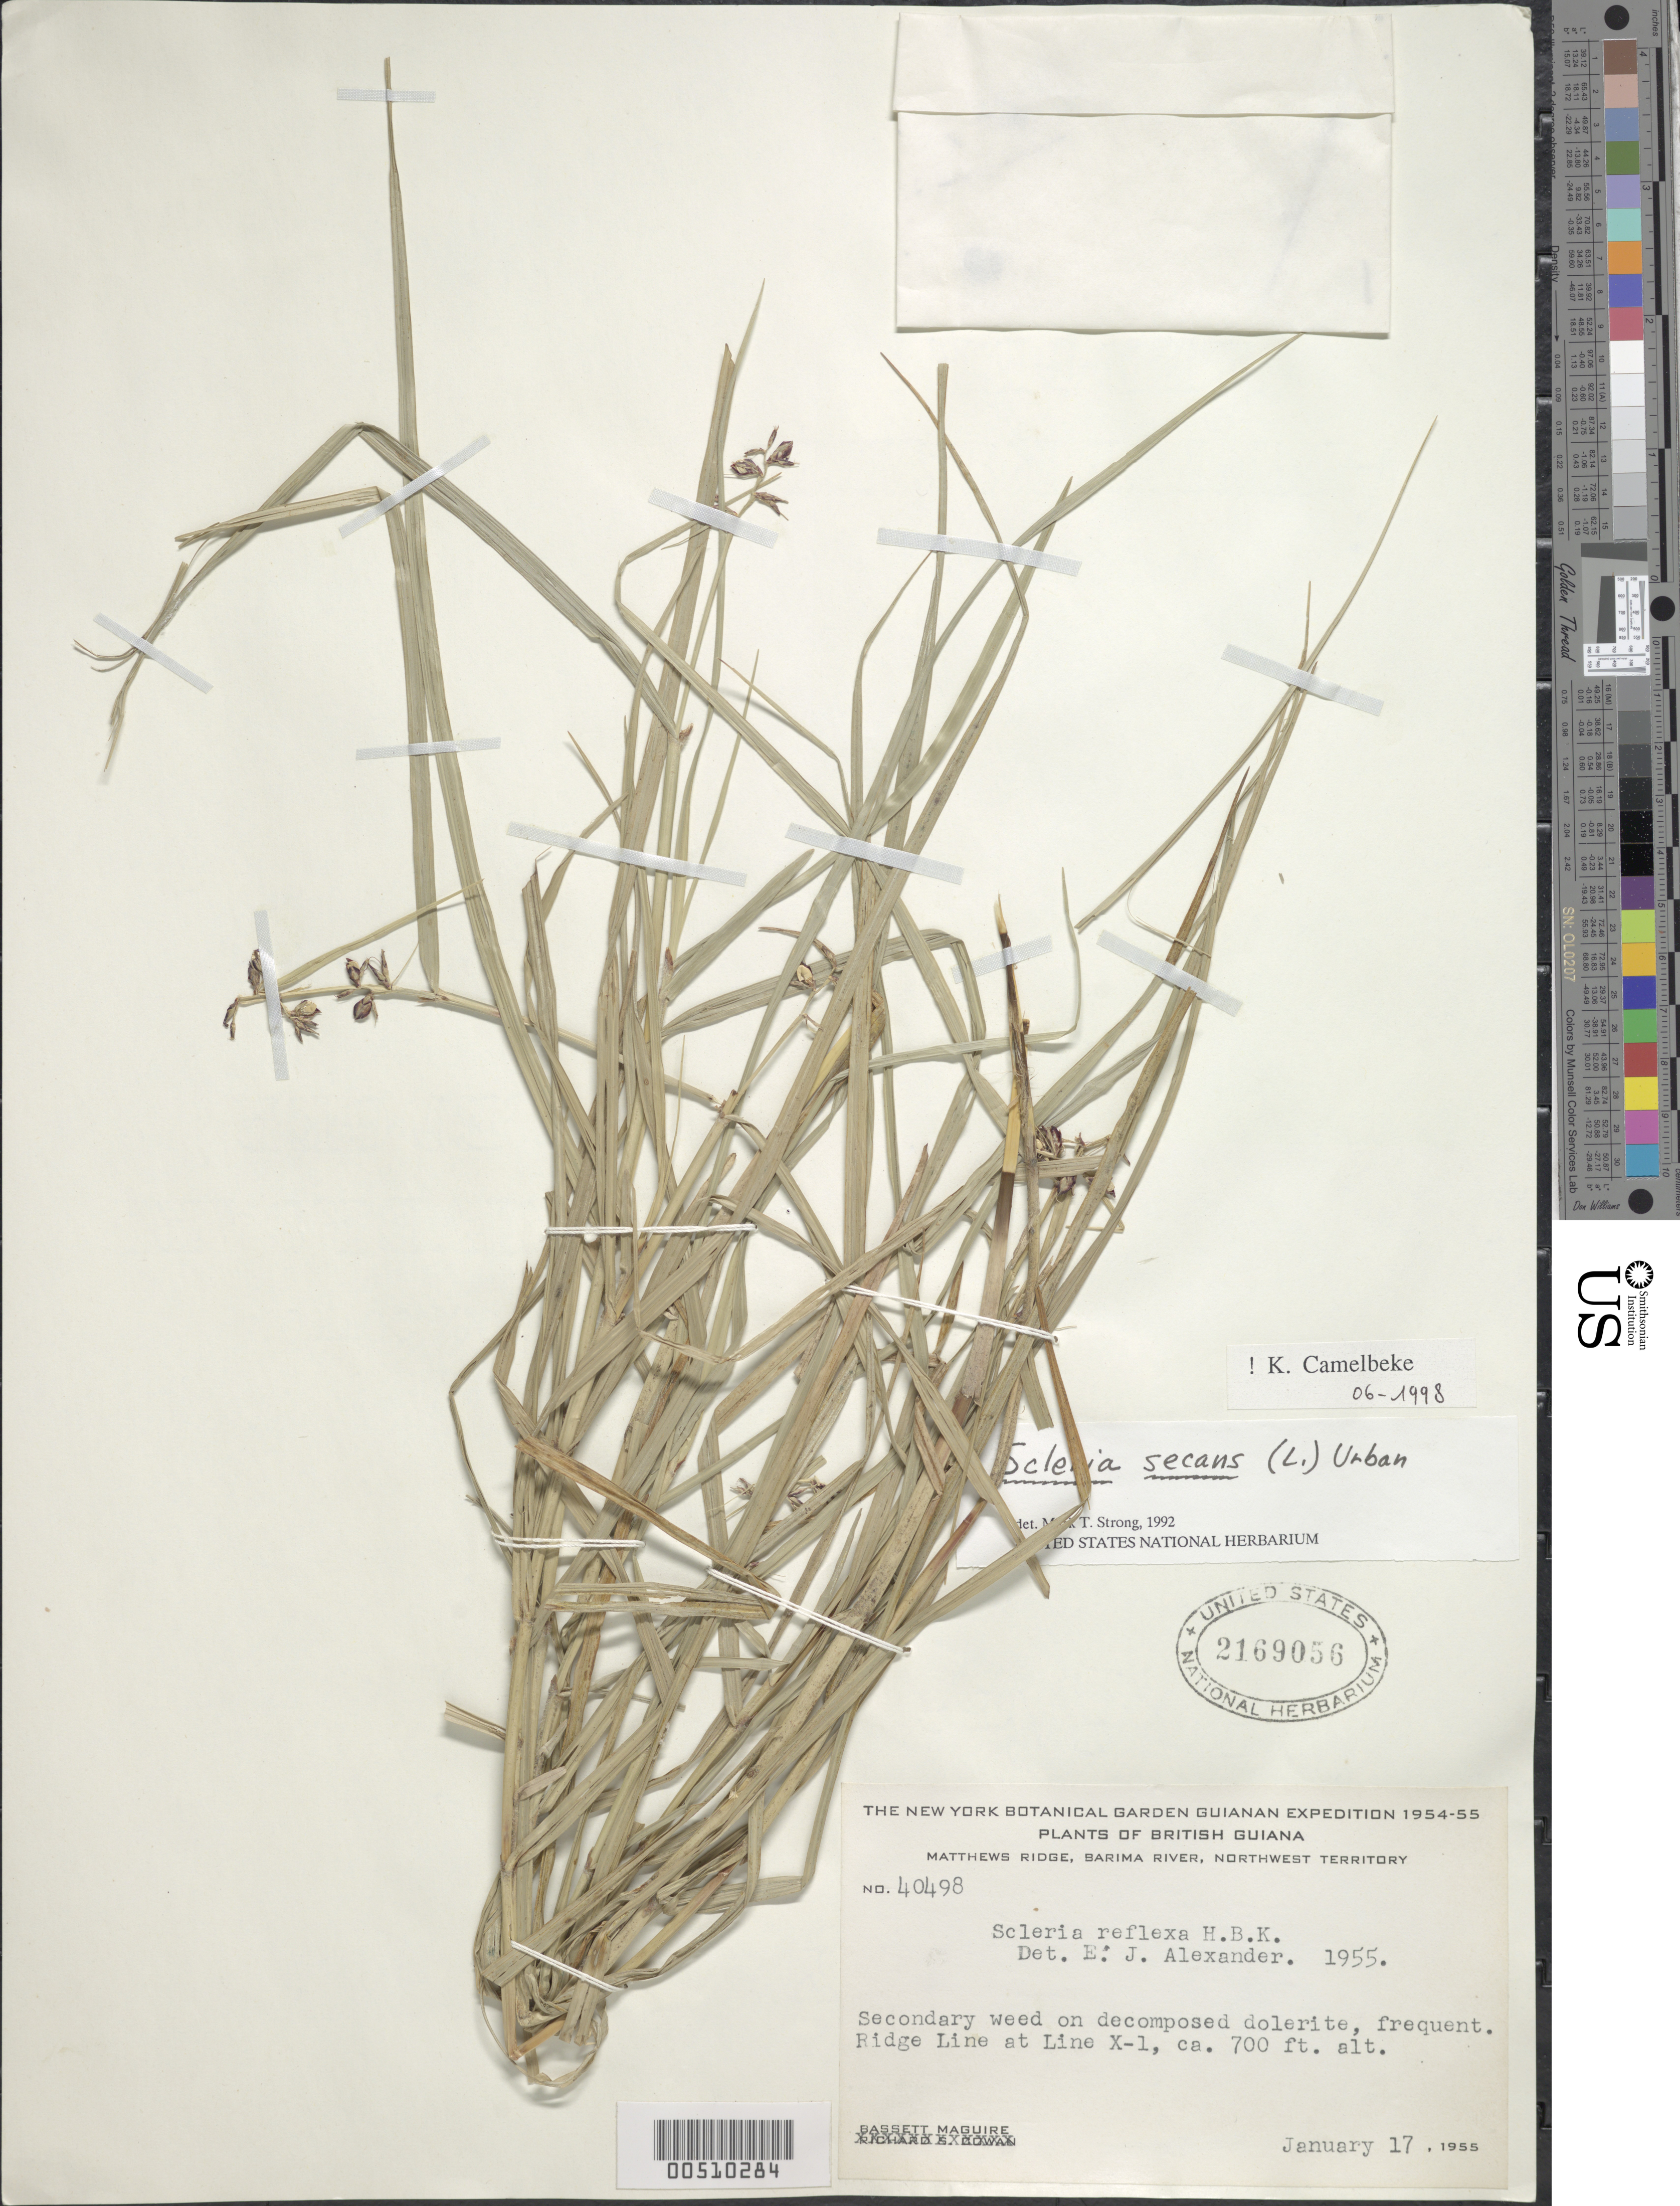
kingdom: Plantae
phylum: Tracheophyta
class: Liliopsida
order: Poales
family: Cyperaceae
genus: Scleria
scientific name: Scleria secans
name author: (L.) Urb.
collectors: B. Maguire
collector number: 40498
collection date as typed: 17 Jan 1955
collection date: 1955-01-17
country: Guyana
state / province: Barima-Waini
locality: Matthews Ridge, Barima River; Ridge Line at Line X-1. [In former Northwest Region.]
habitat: Decomposed dolerite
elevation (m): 213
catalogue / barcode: US 2169056